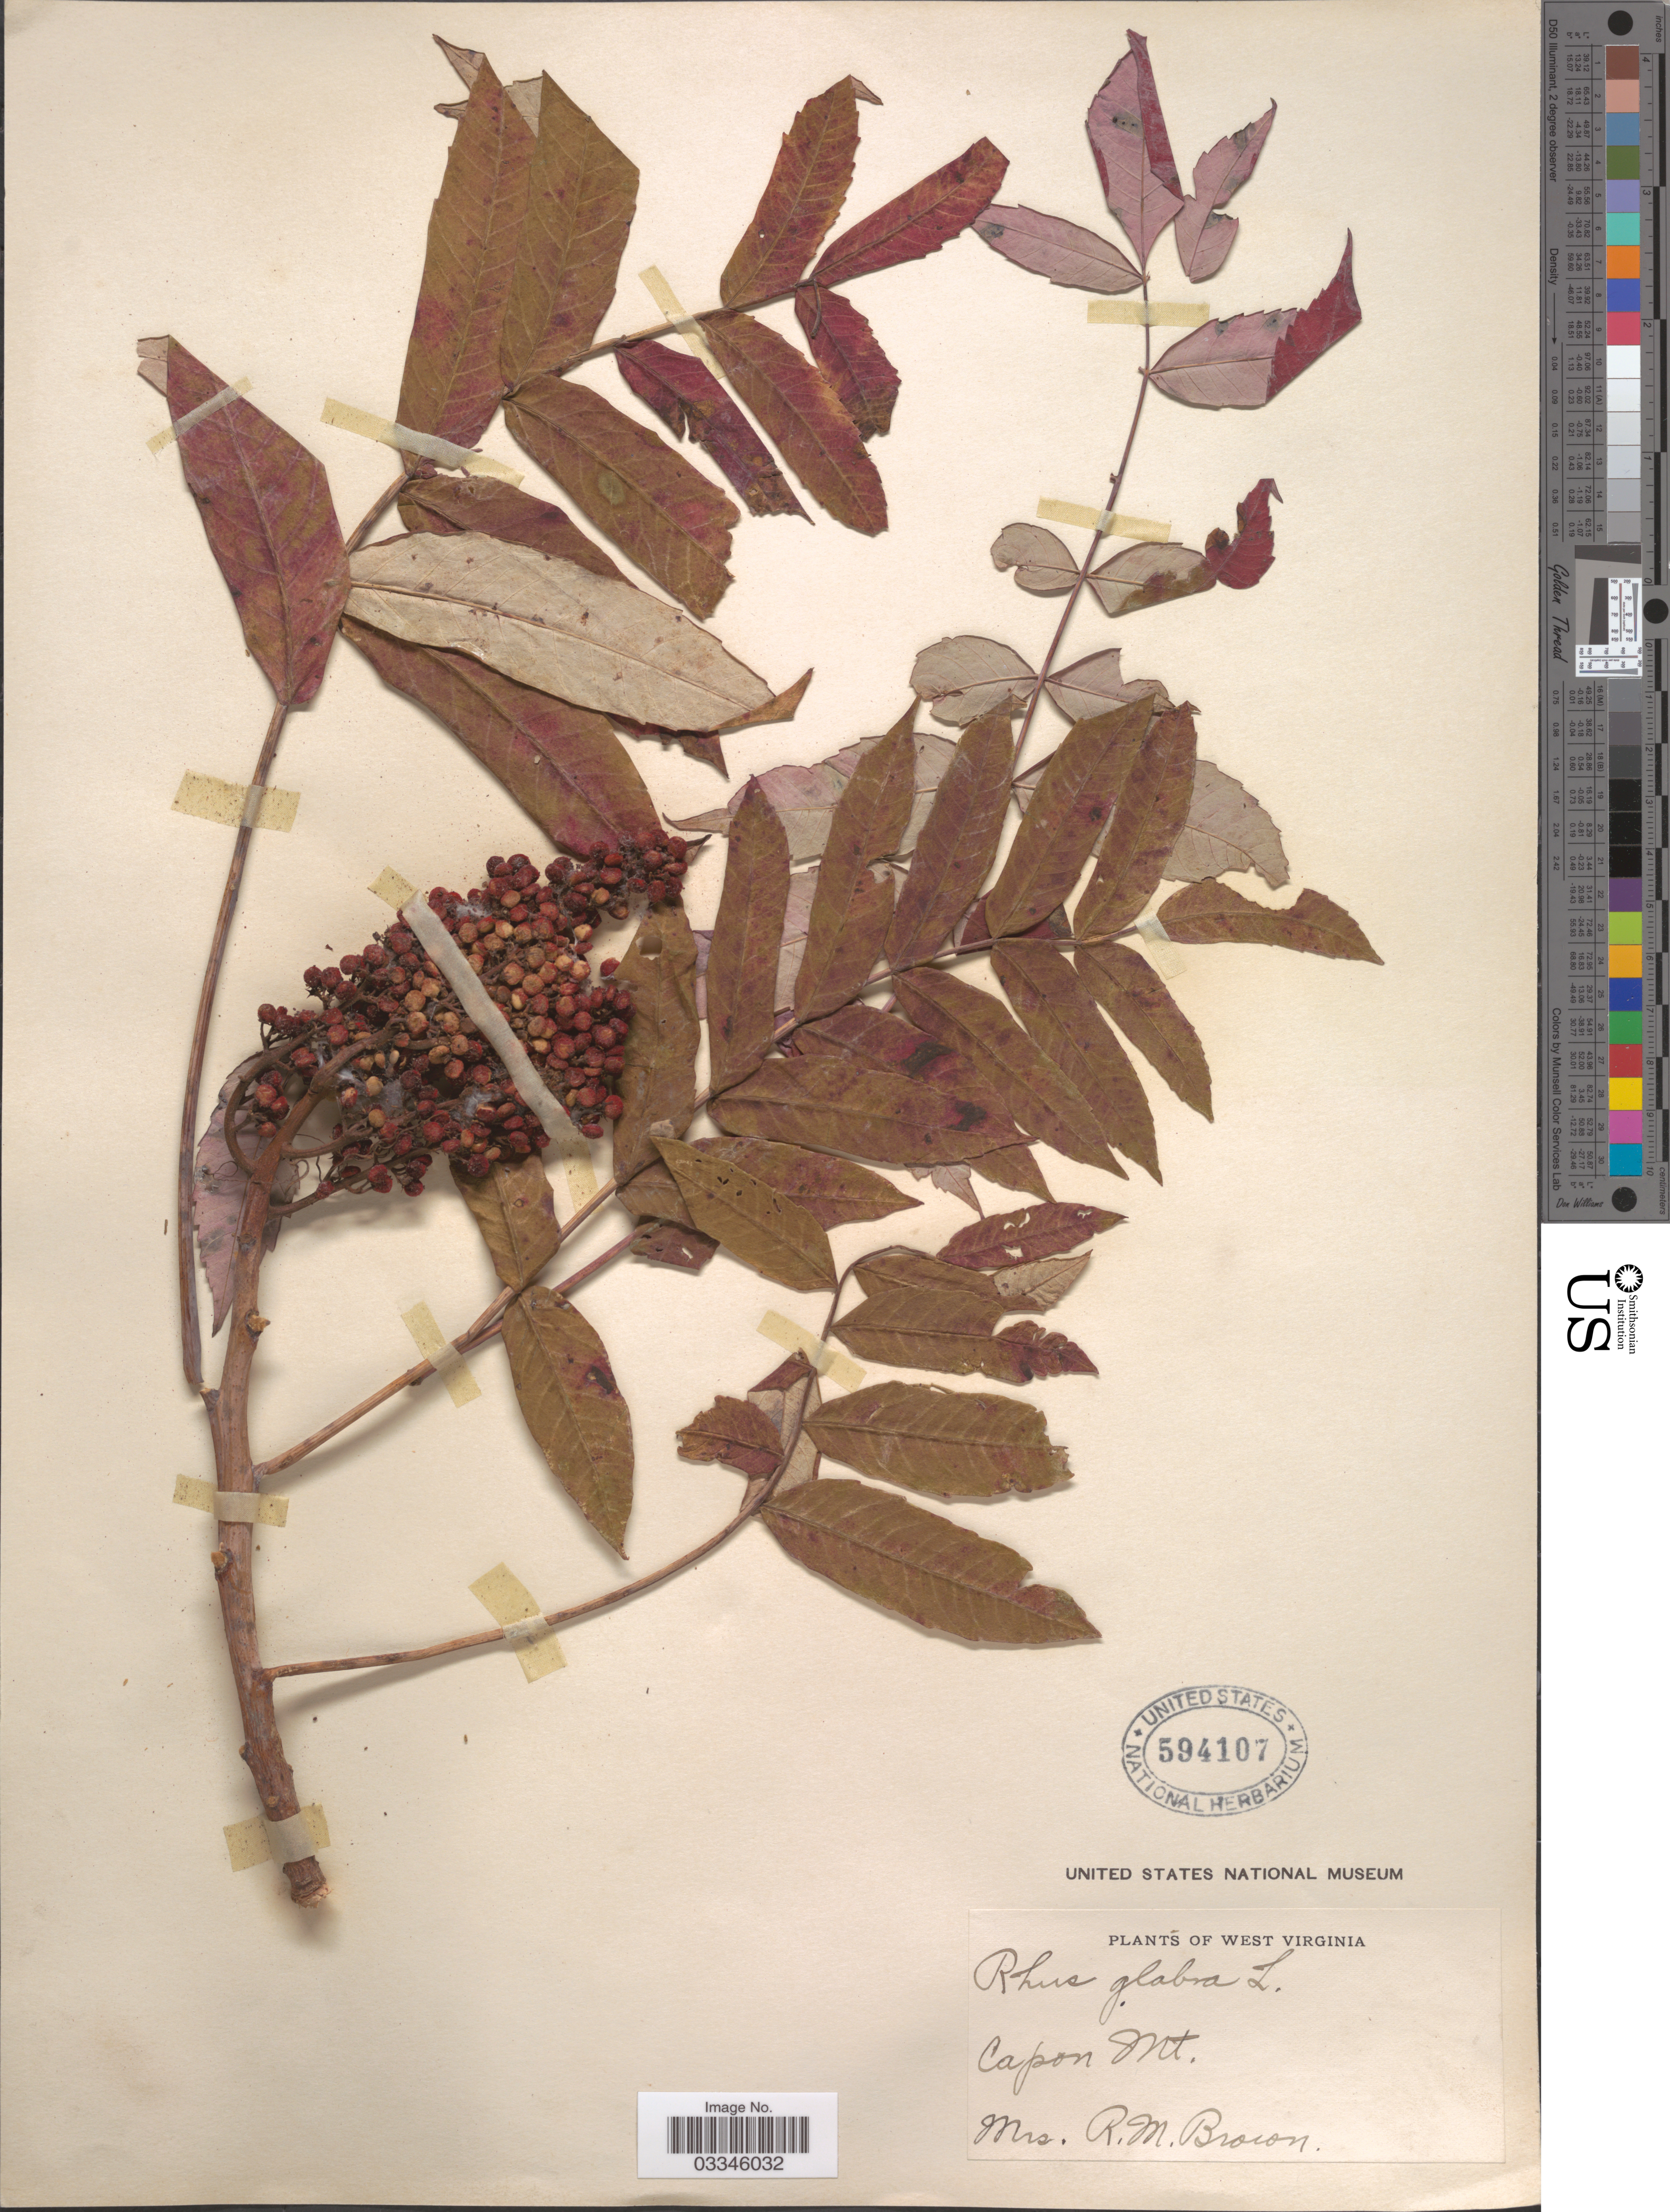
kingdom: Plantae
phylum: Tracheophyta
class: Magnoliopsida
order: Sapindales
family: Anacardiaceae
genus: Rhus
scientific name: Rhus glabra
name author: L.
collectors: R. Brown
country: United States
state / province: West Virginia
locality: Capon Mt.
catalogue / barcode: US 594107